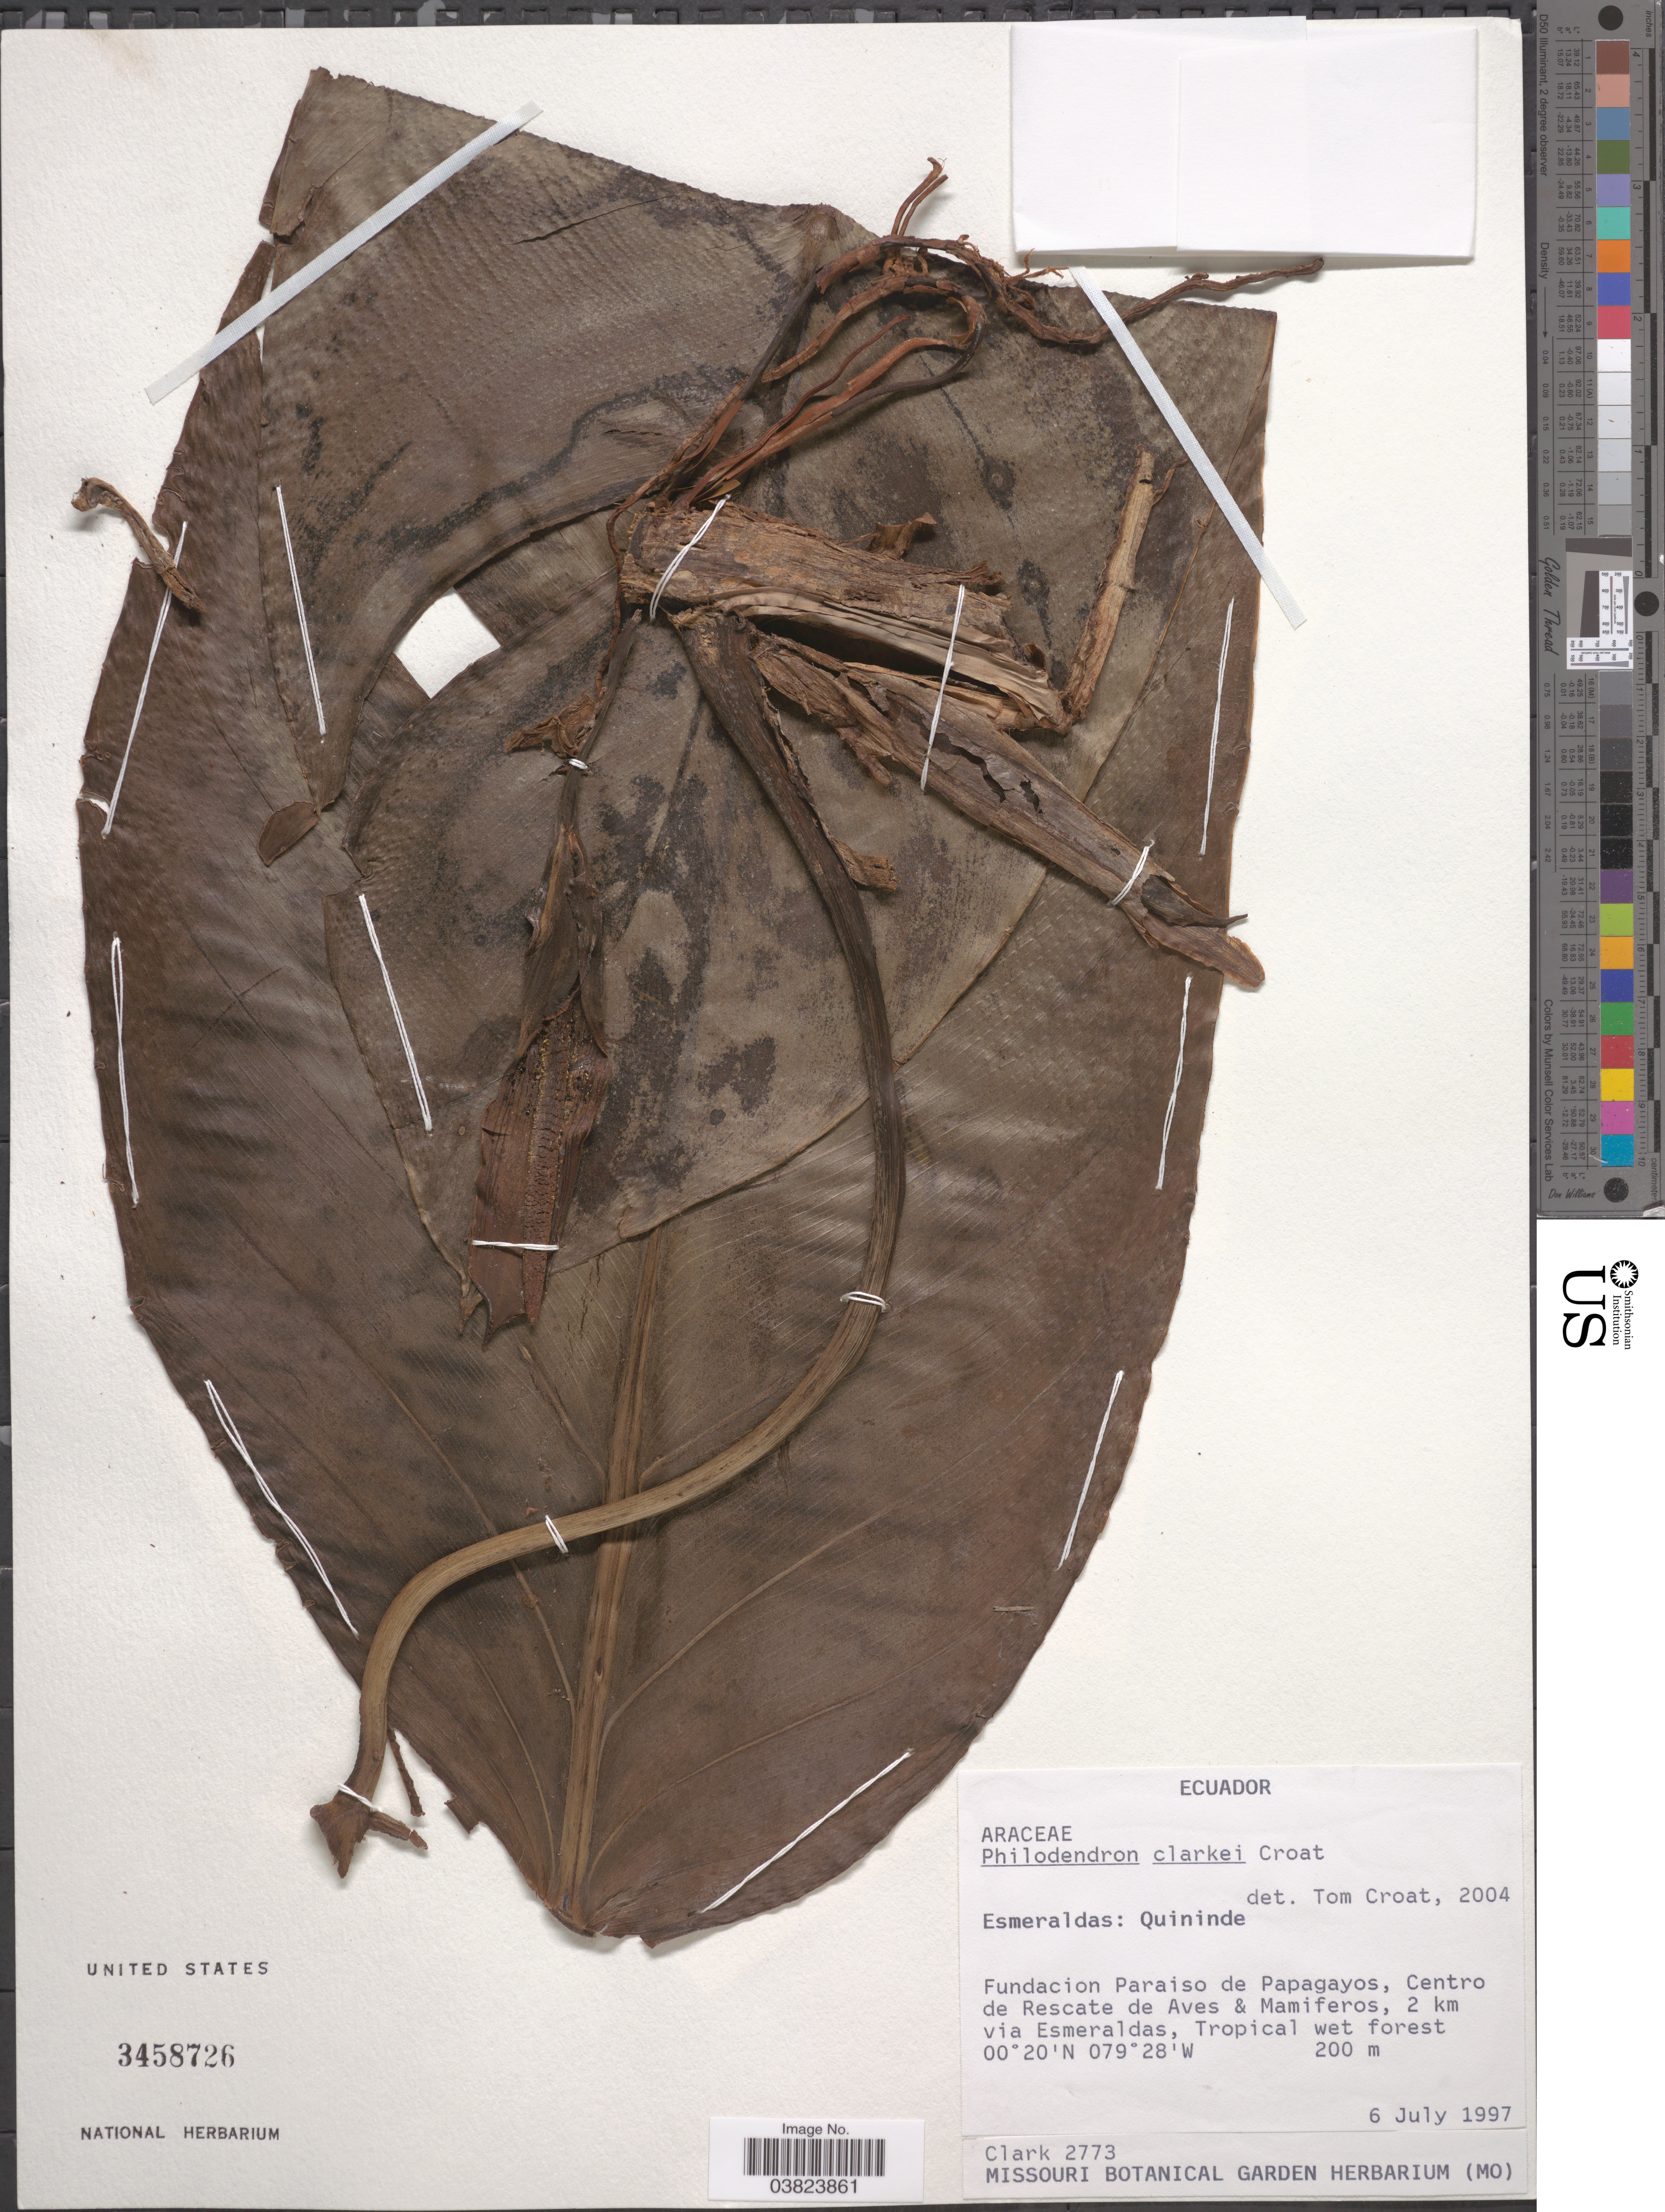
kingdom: Plantae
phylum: Tracheophyta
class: Liliopsida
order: Alismatales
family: Araceae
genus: Philodendron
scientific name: Philodendron clarkei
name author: Croat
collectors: -- Clark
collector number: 2773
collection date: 1997-07-06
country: Ecuador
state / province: Esmeraldas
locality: Quininde. Fundacion Paraiso de Papagoyas, Centro de Rescate de Aves & Mamiferos, 2 km via Esmeraldas, Tropical wet forest.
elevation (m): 200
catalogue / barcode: US 3458726